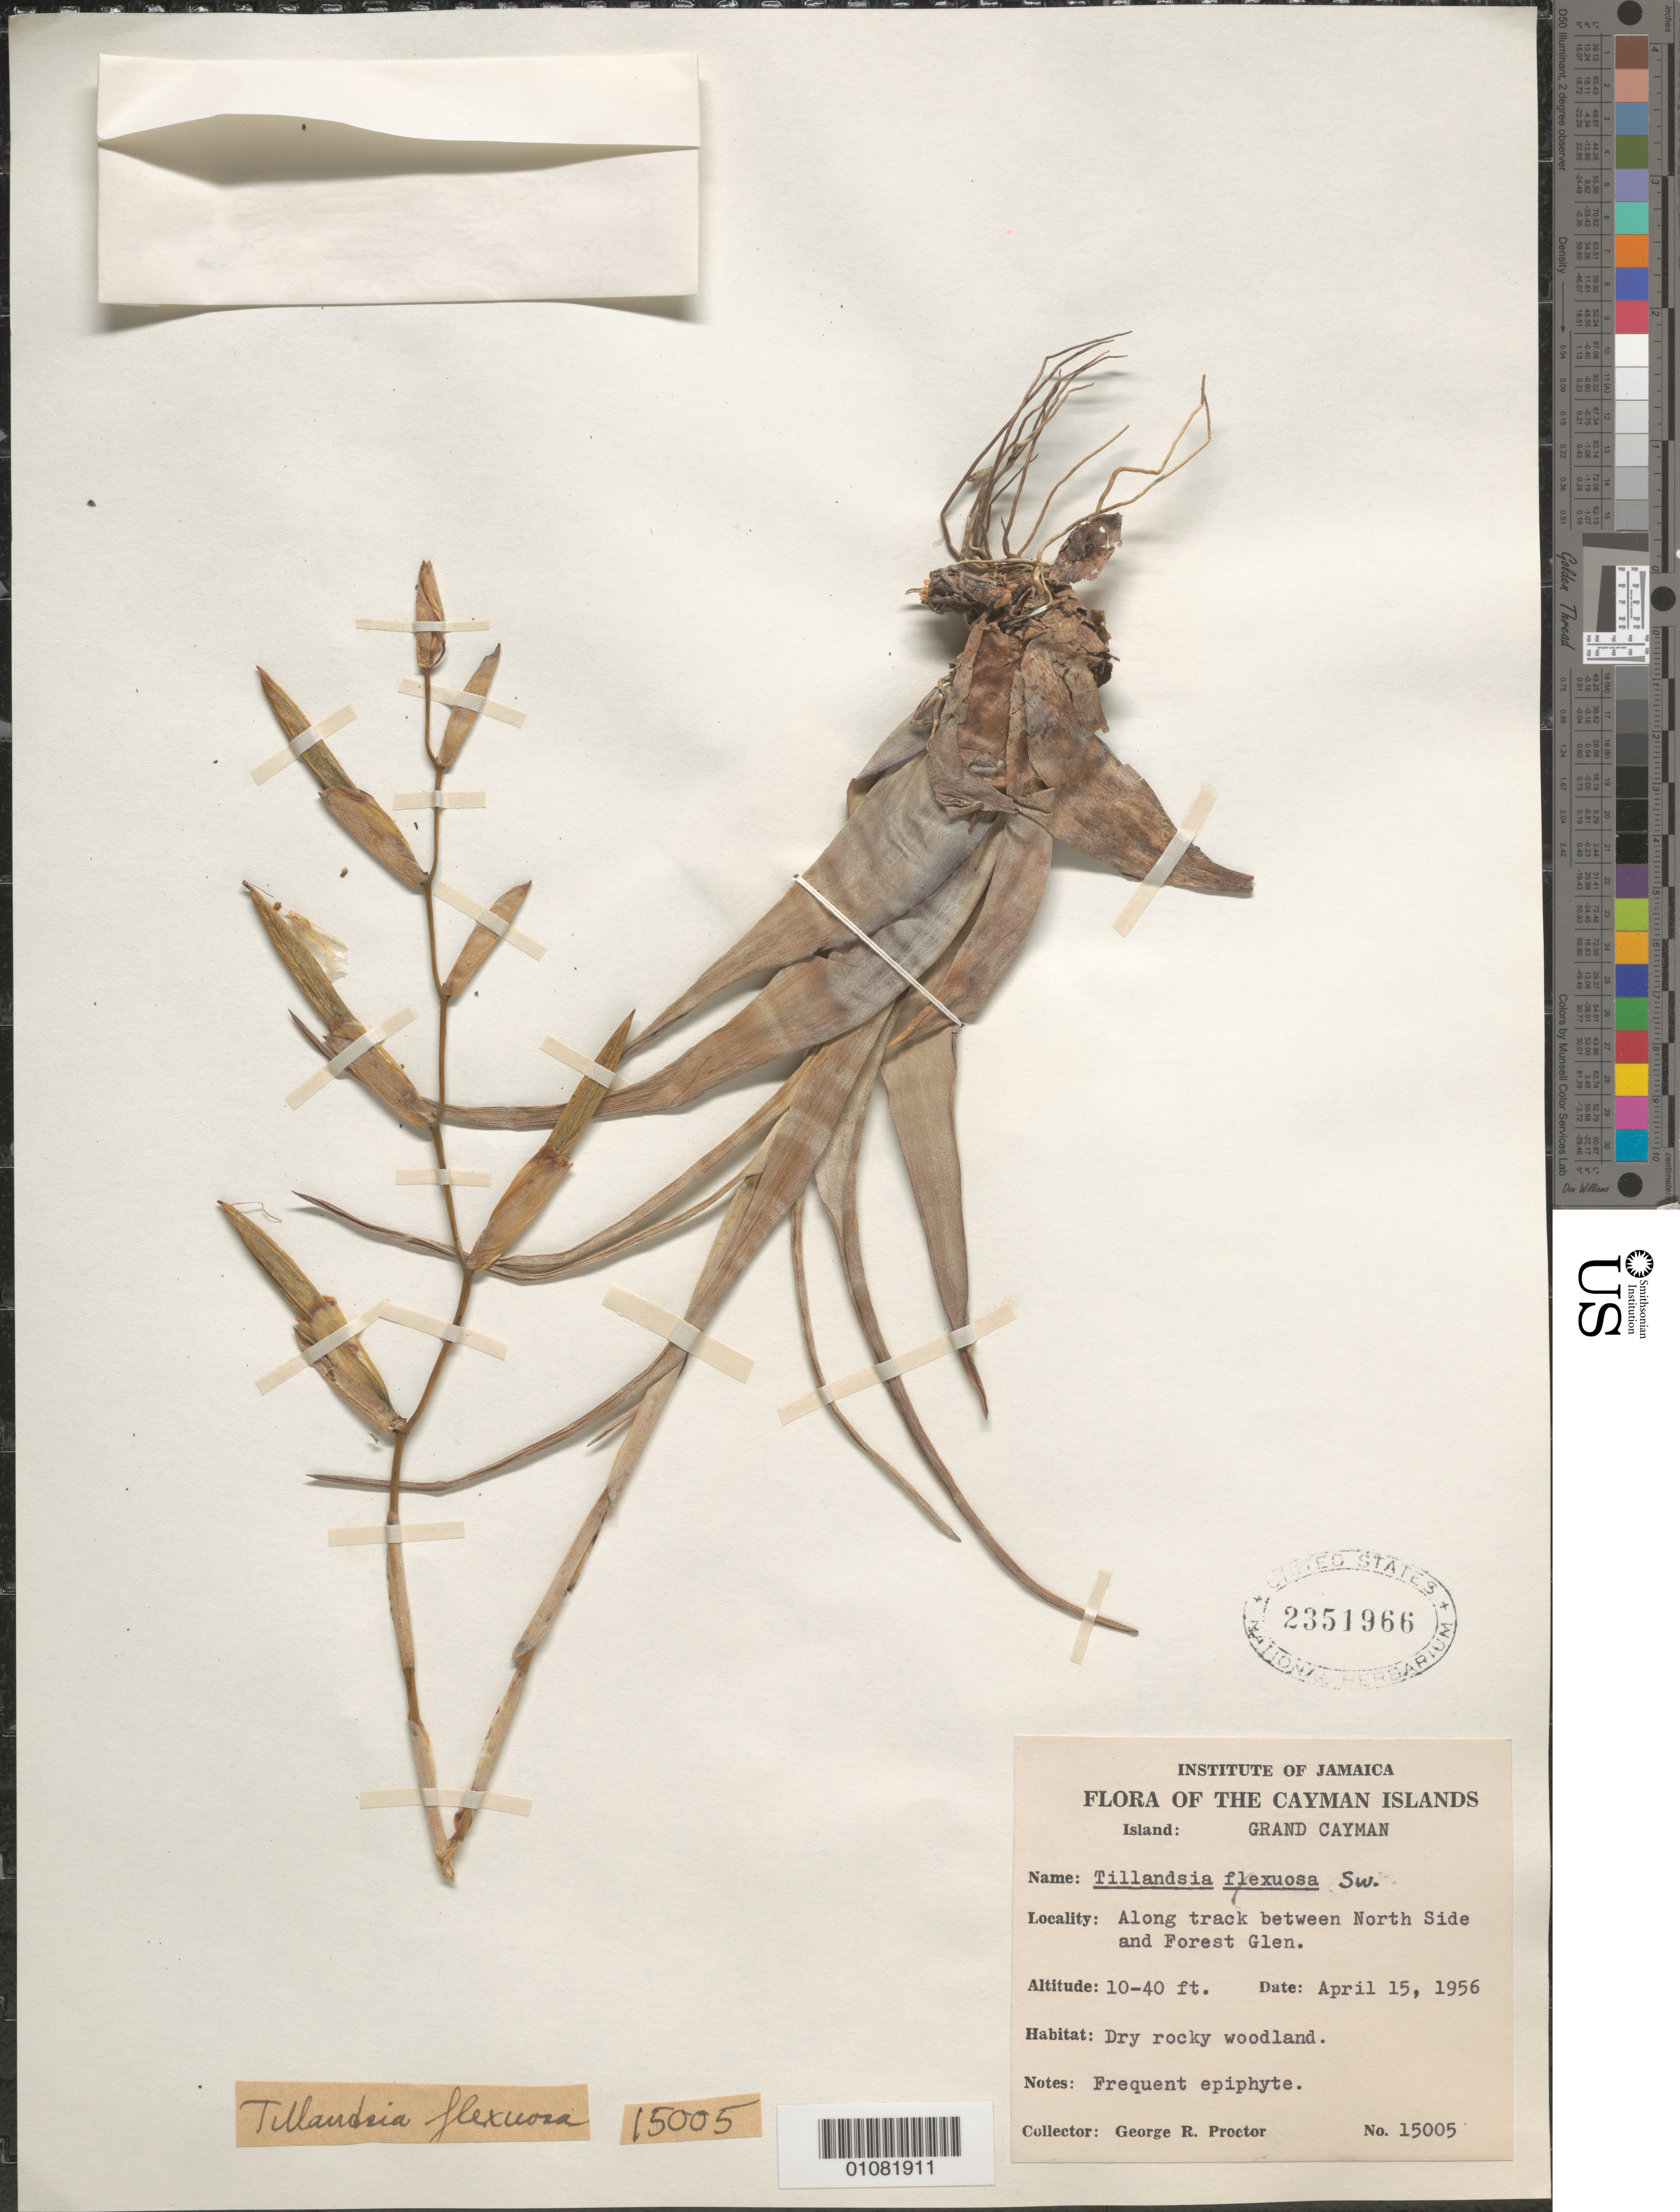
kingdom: Plantae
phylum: Tracheophyta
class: Liliopsida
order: Poales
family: Bromeliaceae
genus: Tillandsia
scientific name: Tillandsia flexuosa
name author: Sw.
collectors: G. R. Proctor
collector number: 15005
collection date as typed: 15 Apr 1956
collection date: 1956-04-15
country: Cayman Islands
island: Grand Cayman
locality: Along track between North Side and Forest Glen.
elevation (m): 3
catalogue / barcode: US 2351966